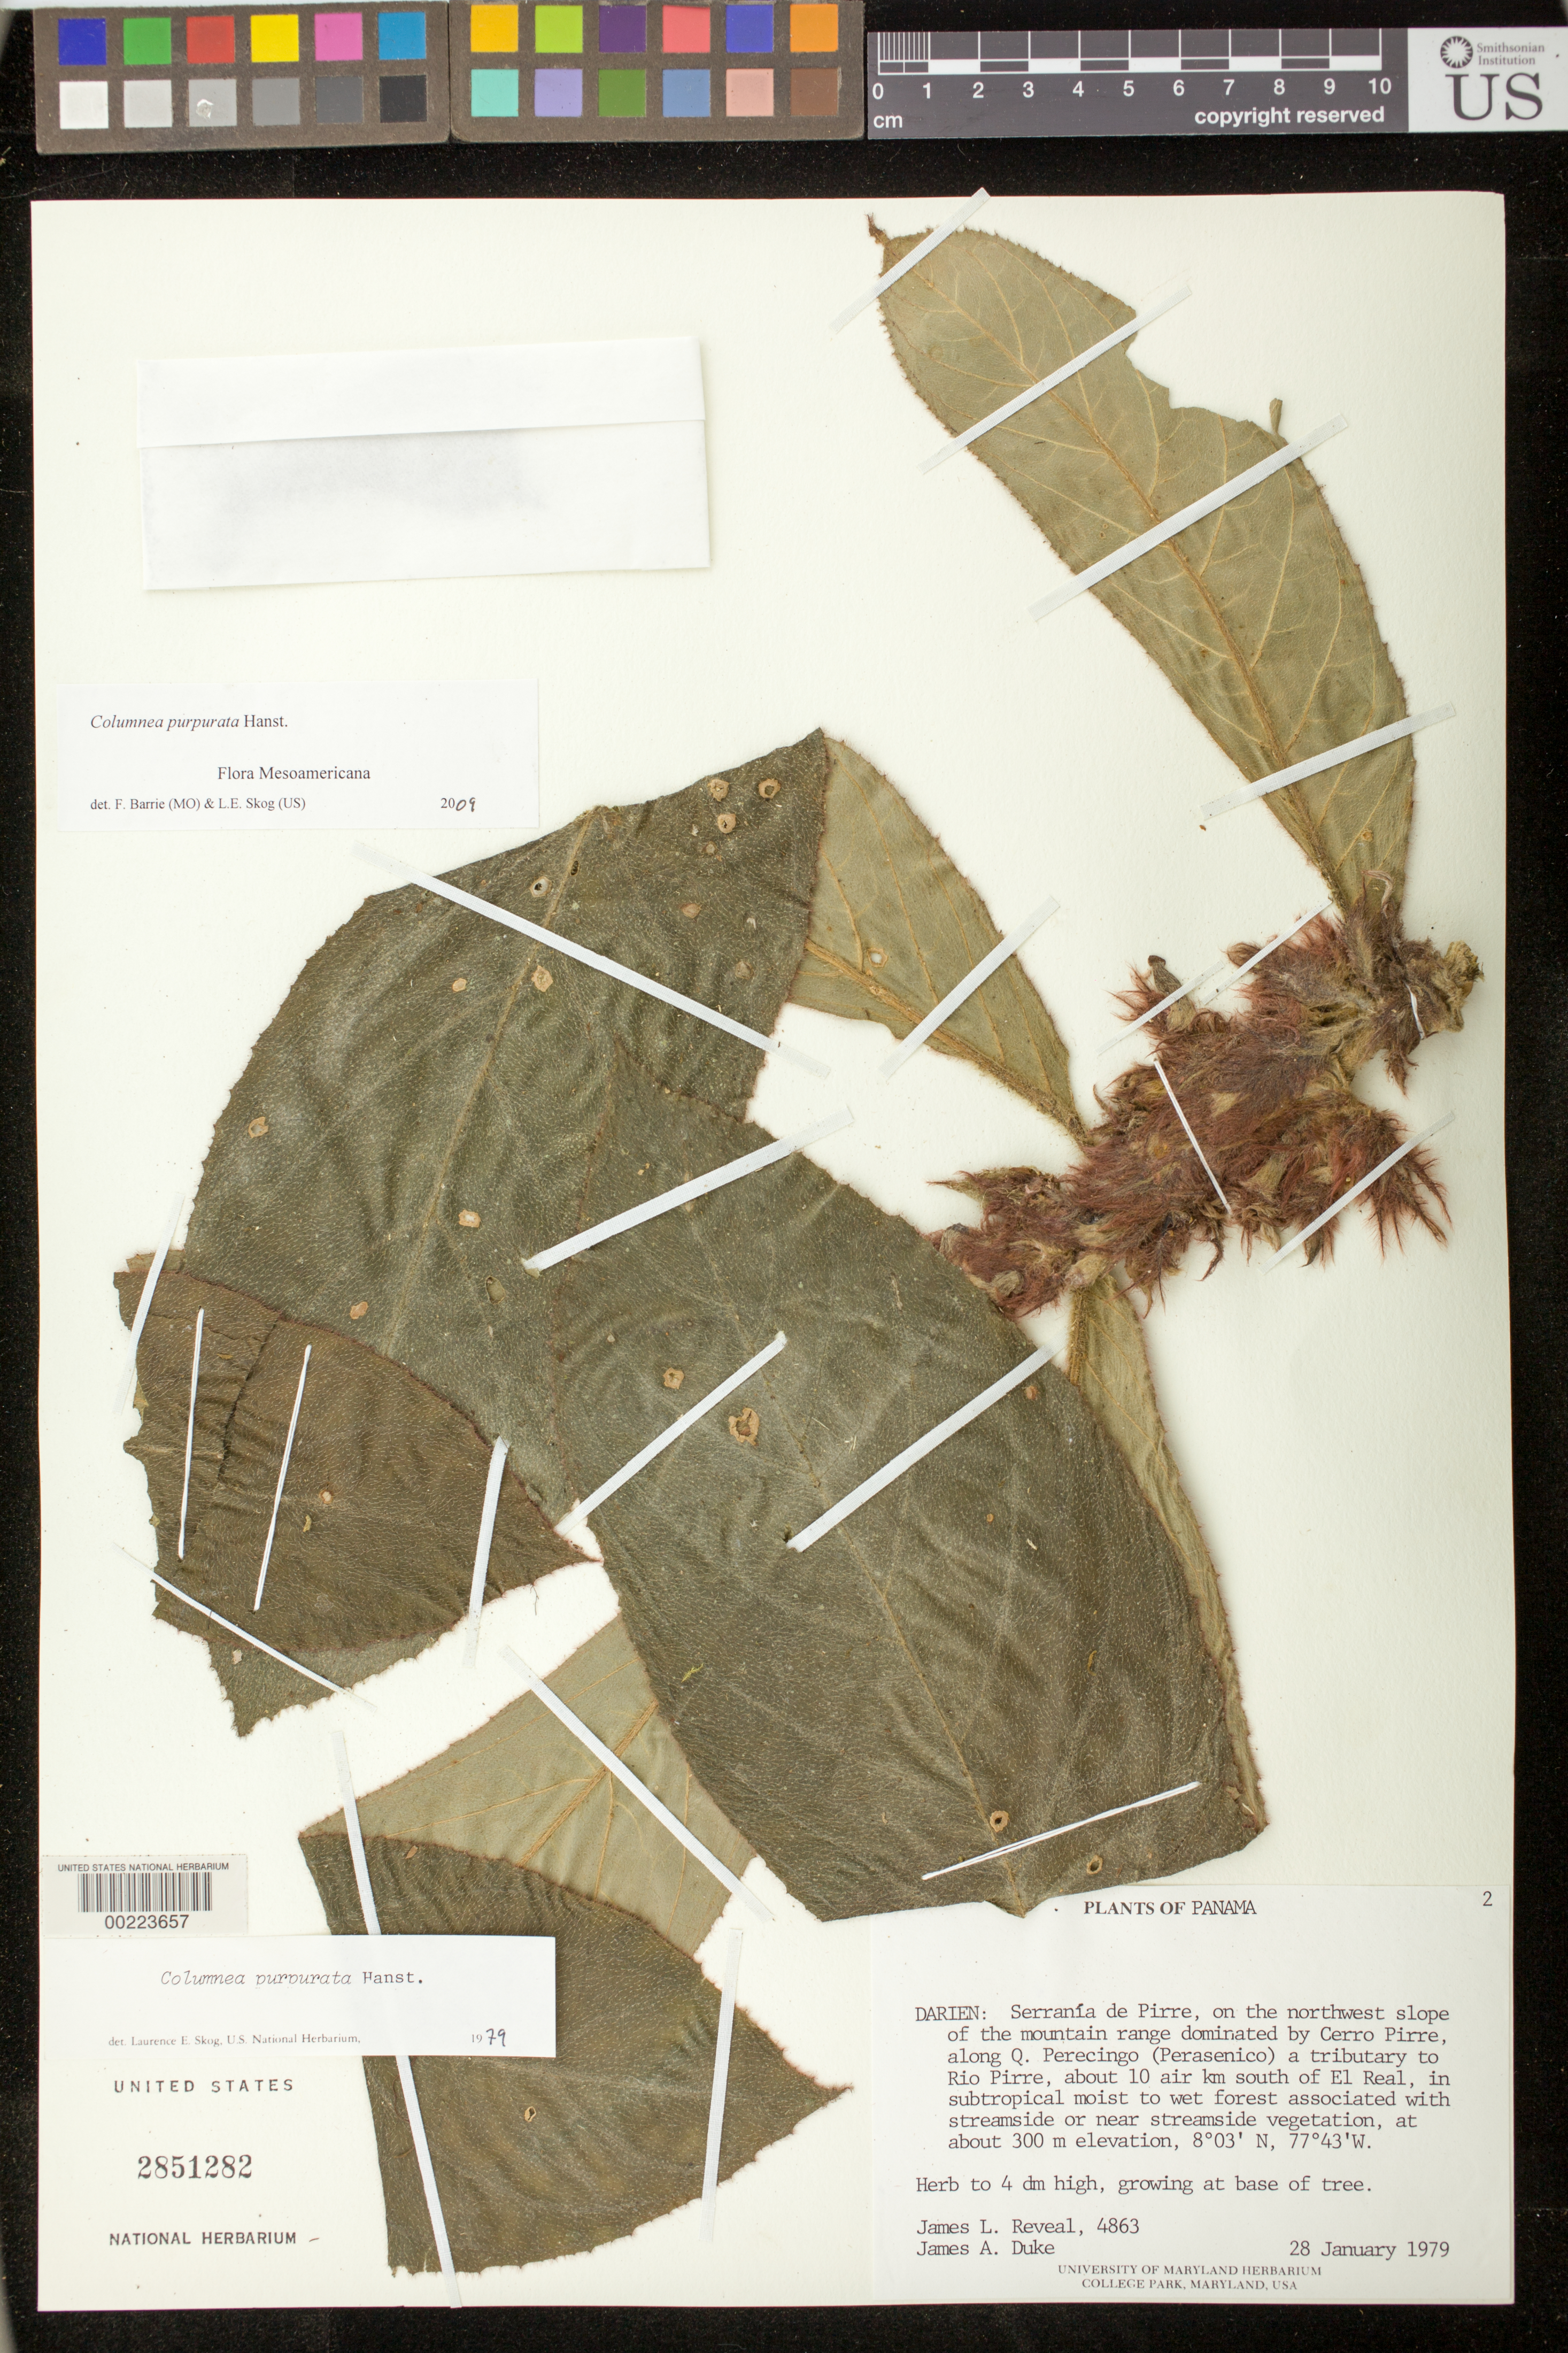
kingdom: Plantae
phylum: Tracheophyta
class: Magnoliopsida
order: Lamiales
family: Gesneriaceae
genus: Columnea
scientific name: Columnea purpurata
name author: Hanst.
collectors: J. L. Reveal & J. A. Duke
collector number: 4863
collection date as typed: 28 Jan 1979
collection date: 1979-01-28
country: Panama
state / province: Darién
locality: Serrania de Pirre, on the NW slope of mountain range dominated by Cerro Pirre, along Q Perecingo a trib to Rio Pirre, ...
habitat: Subtropical moist to wet forest assoc w/streamside or near ..veg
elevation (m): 300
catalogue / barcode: US 2851282